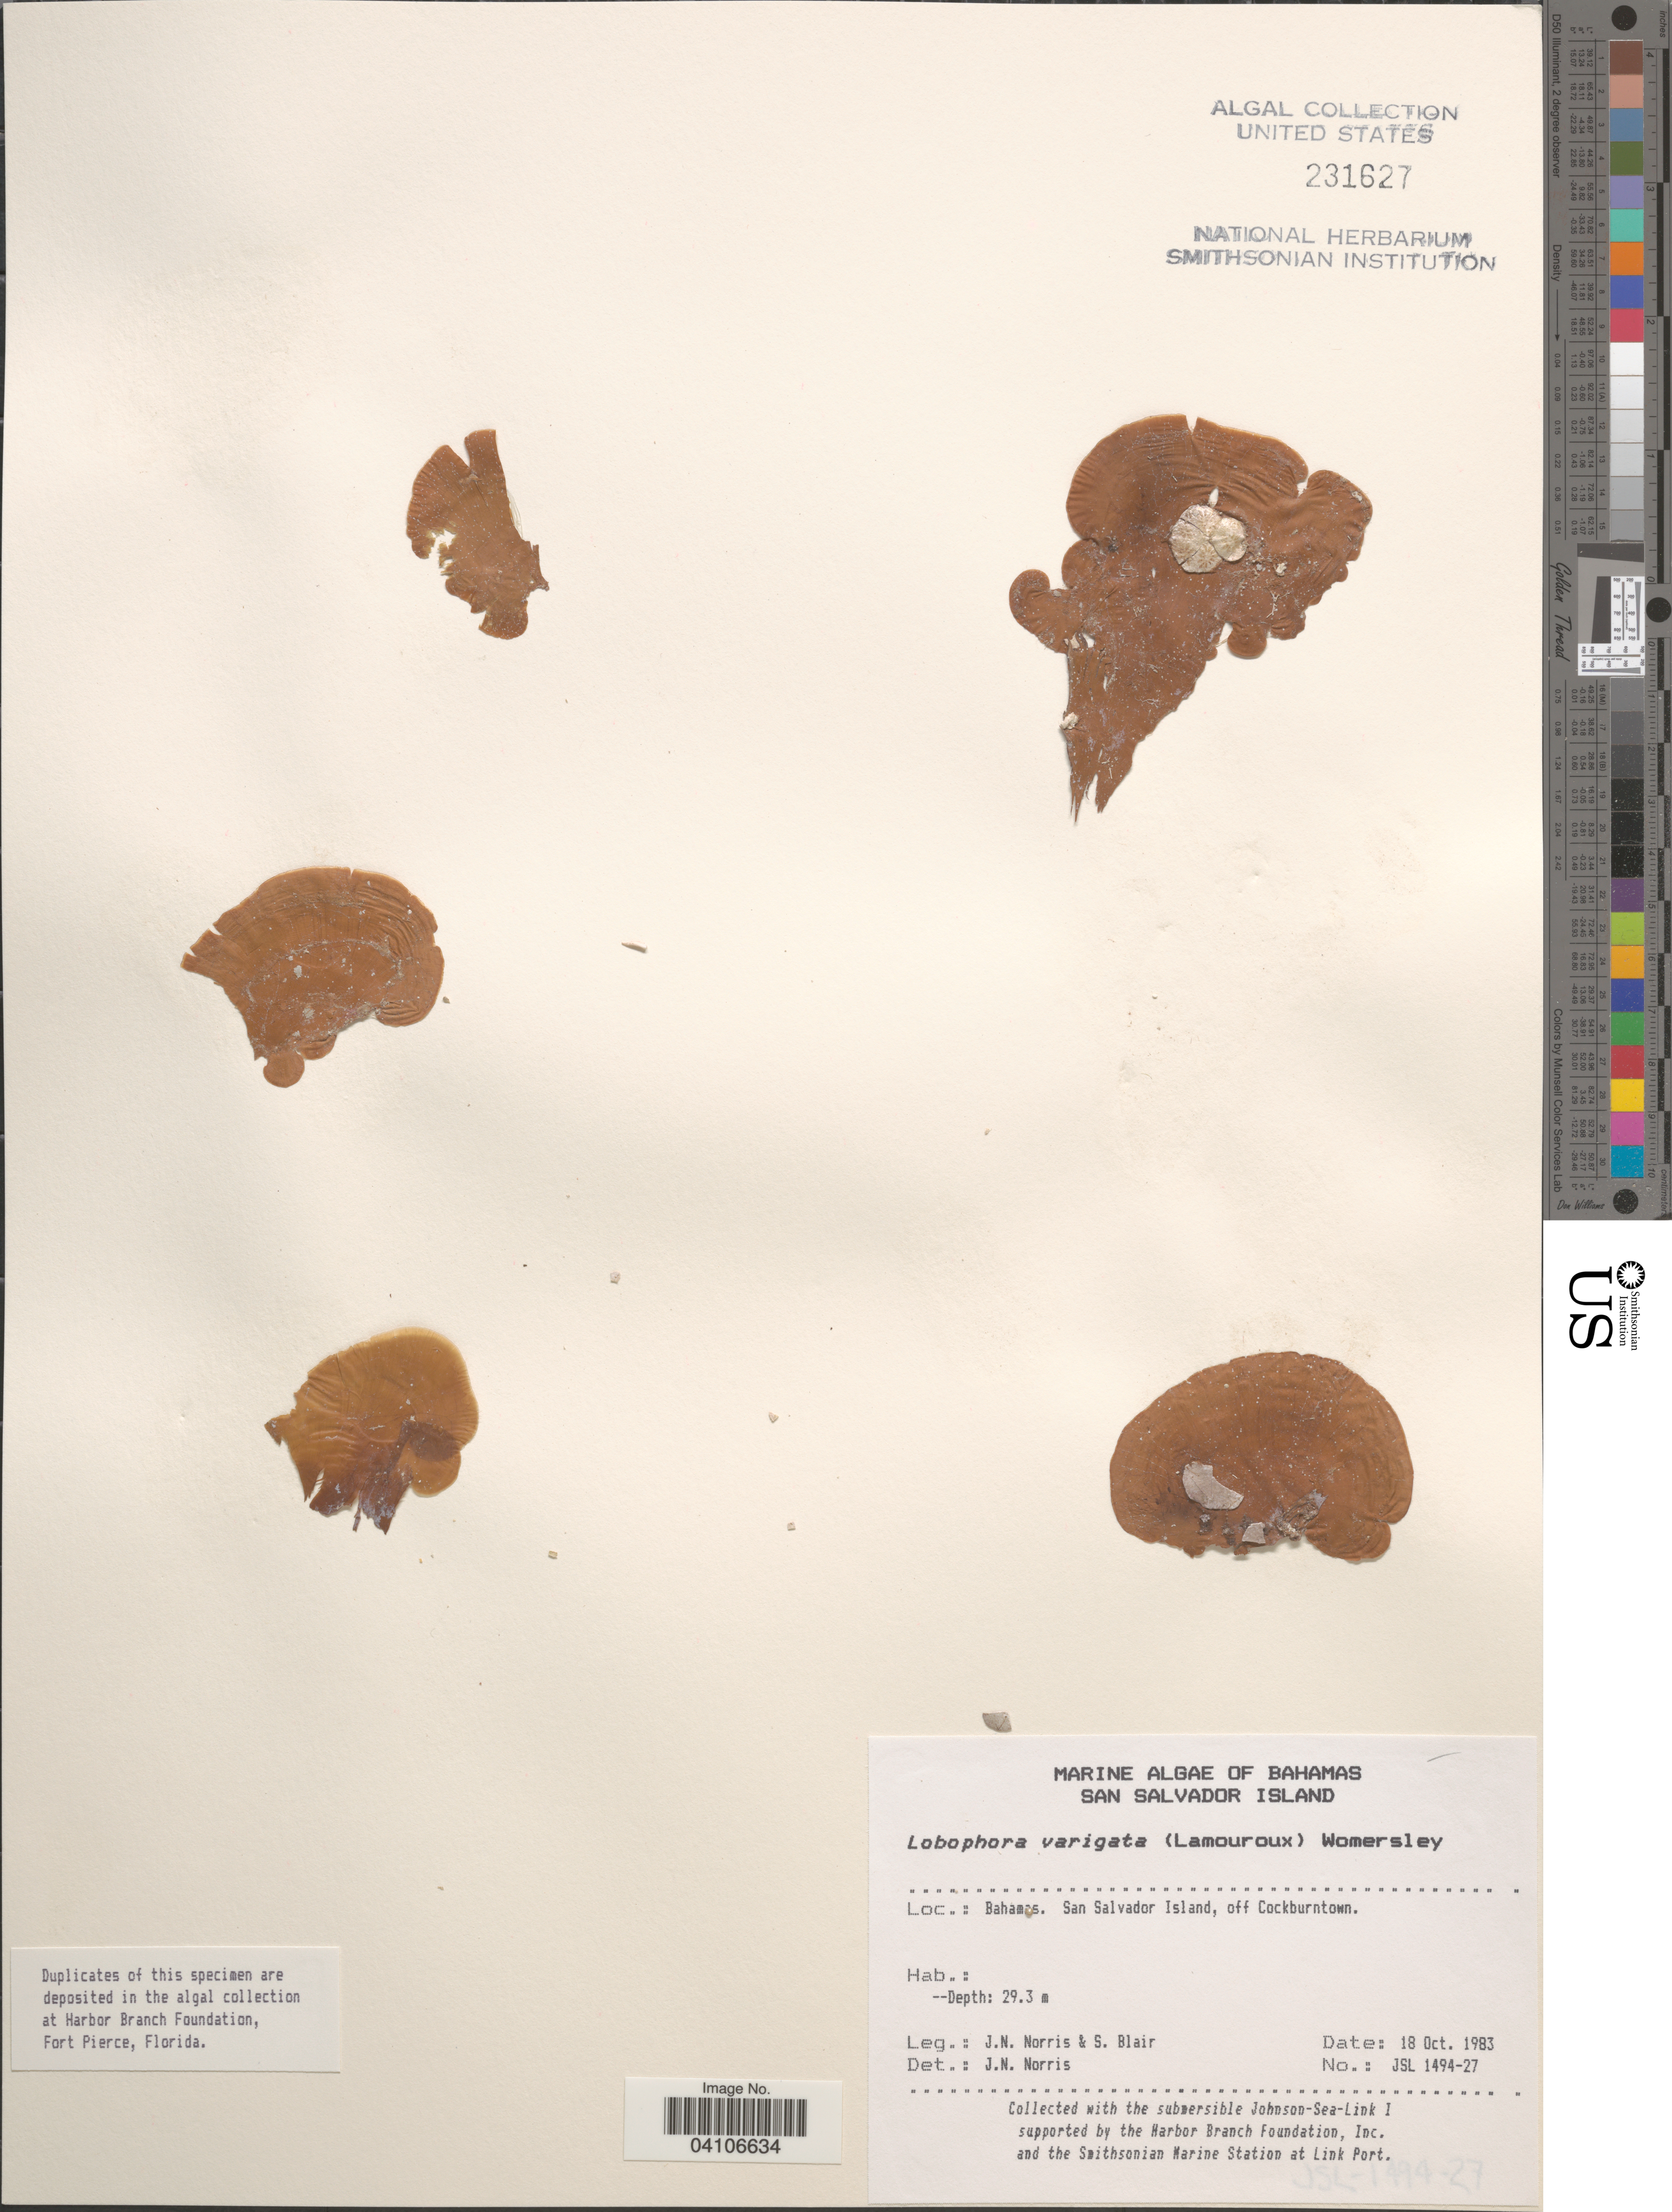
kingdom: Chromista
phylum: Ochrophyta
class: Phaeophyceae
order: Dictyotales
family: Dictyotaceae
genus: Lobophora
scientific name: Lobophora variegata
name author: (J.V.Lamouroux) Womersley & E.C. Oliveira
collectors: J. Norris & S. M. Blair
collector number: JSL 1494-27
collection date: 1983-10-18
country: Bahamas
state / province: San Salvador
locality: San Salvador Island, off Cockburntown.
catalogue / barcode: US 231627